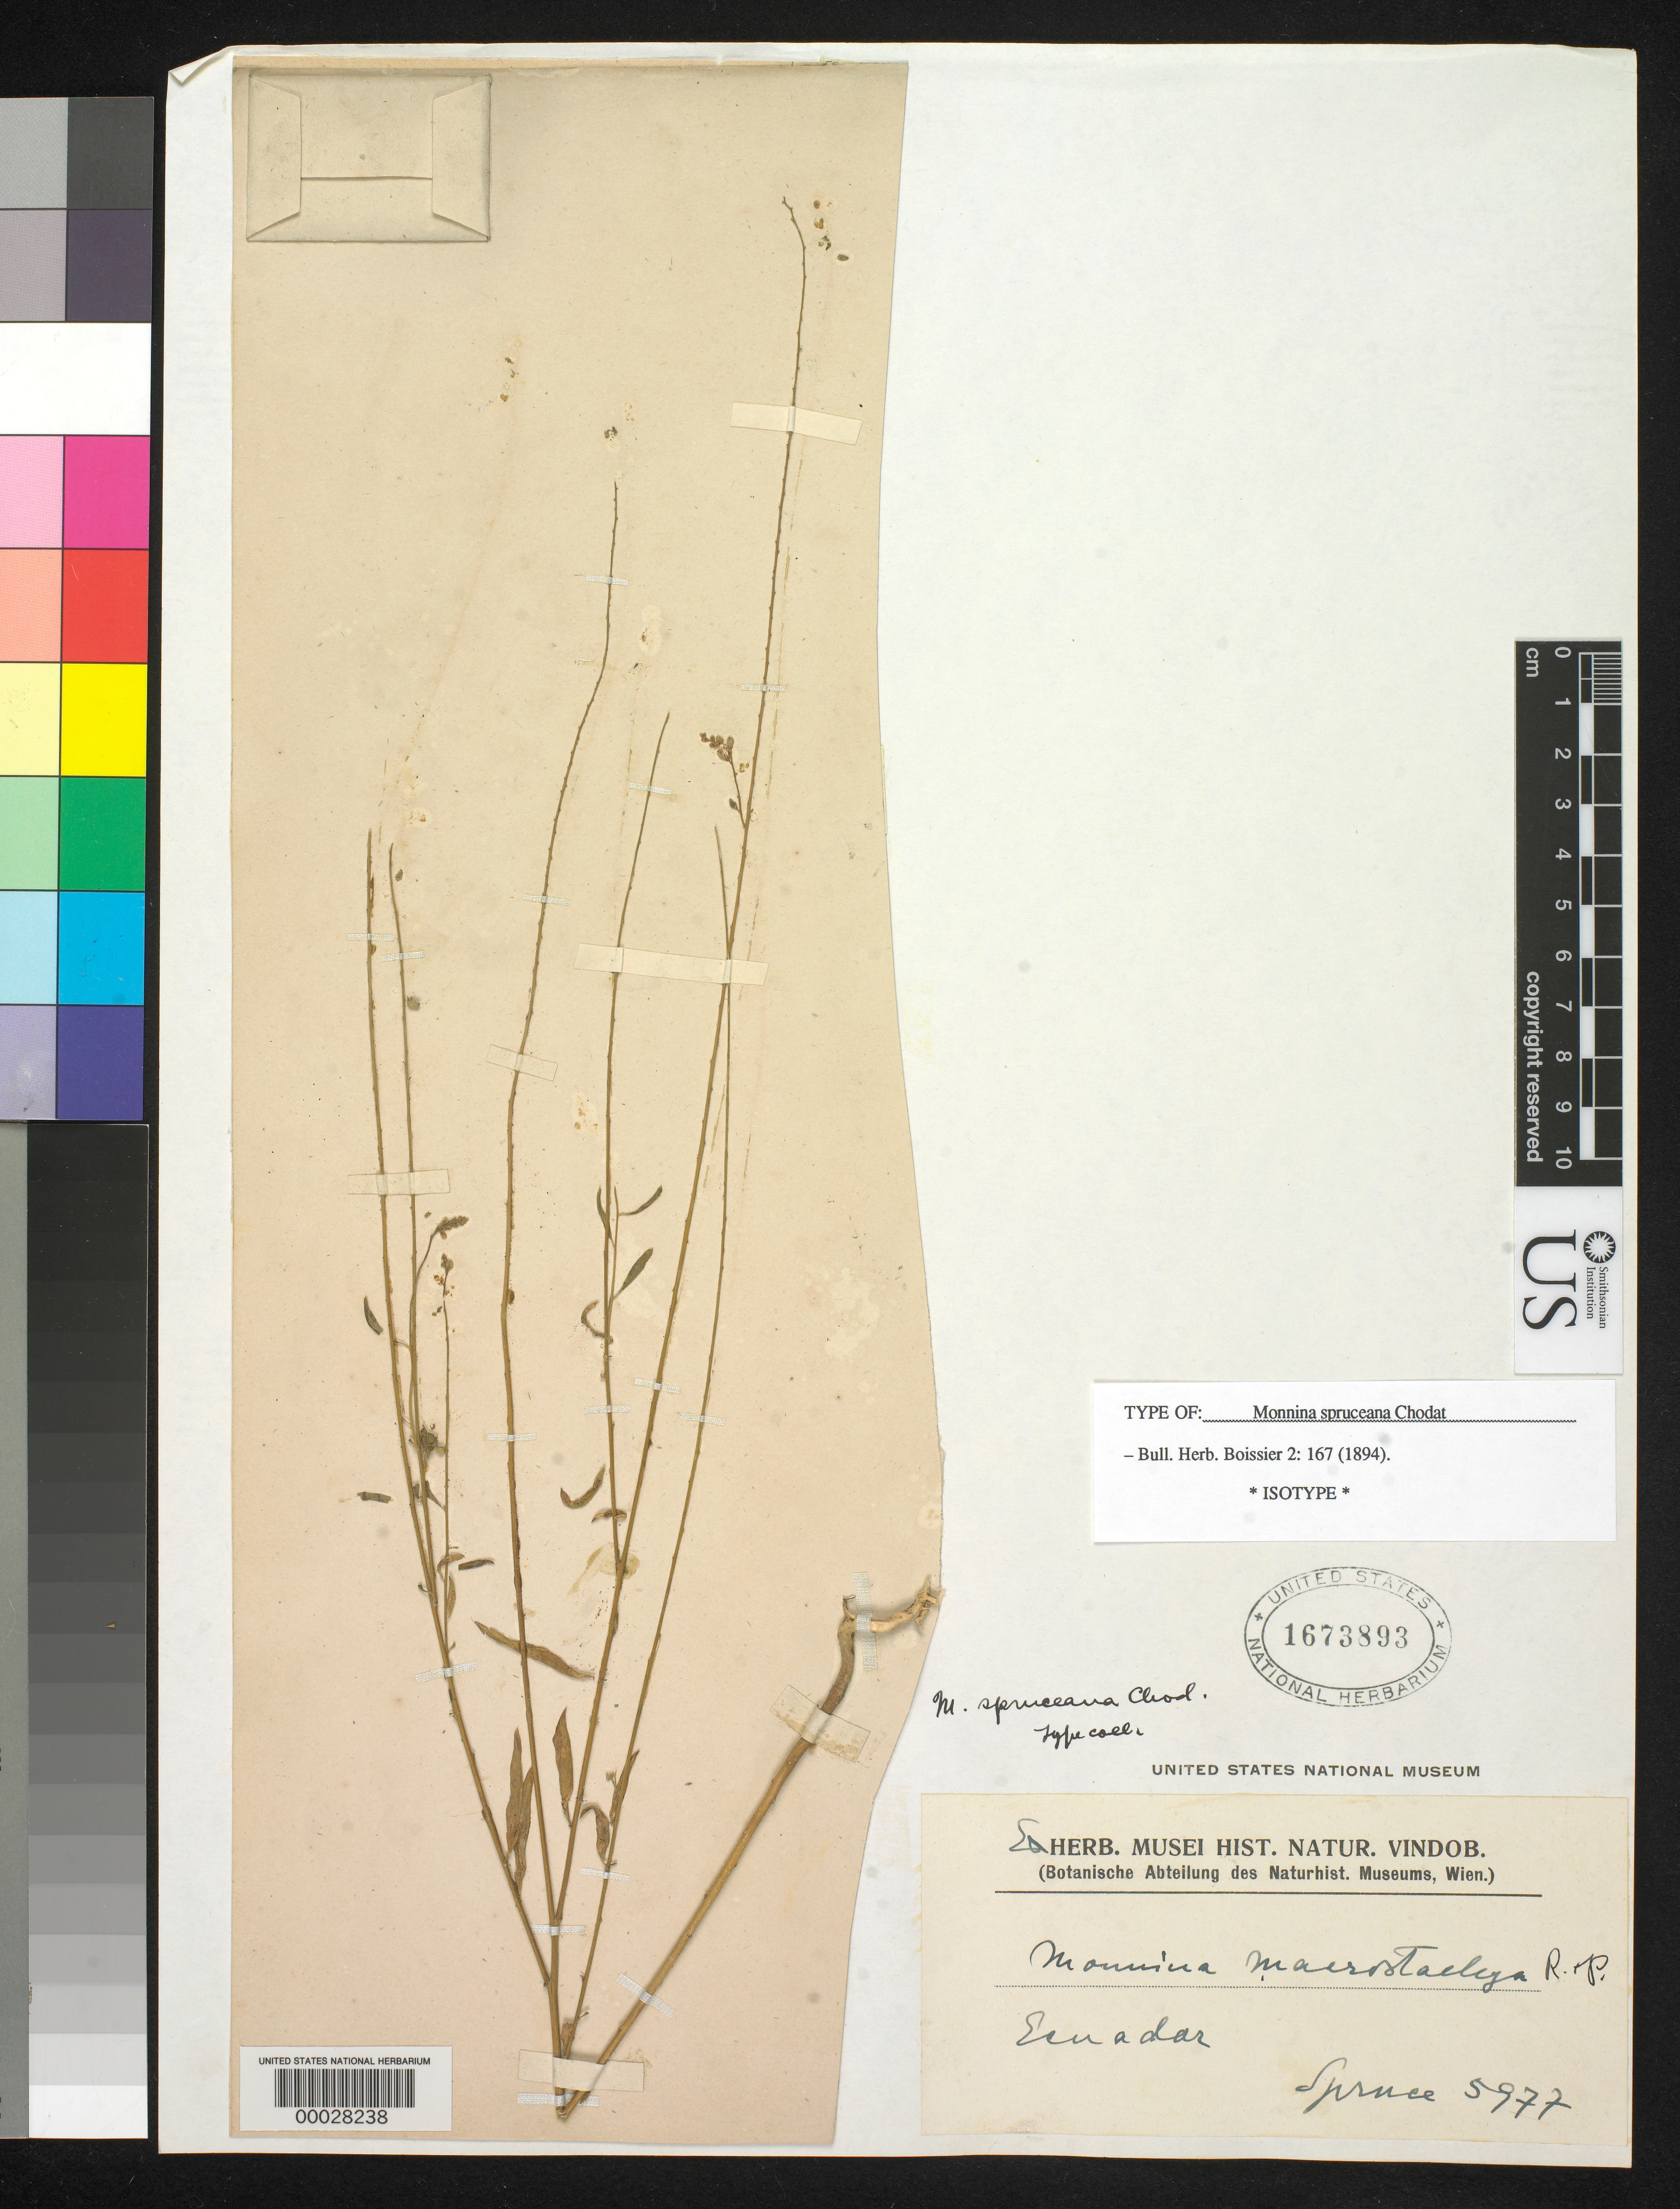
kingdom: Plantae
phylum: Tracheophyta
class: Magnoliopsida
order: Fabales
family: Polygalaceae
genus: Monnina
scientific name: Monnina spruceana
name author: Chodat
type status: Isotype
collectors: R. Spruce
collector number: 5977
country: Ecuador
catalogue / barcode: US 1673893